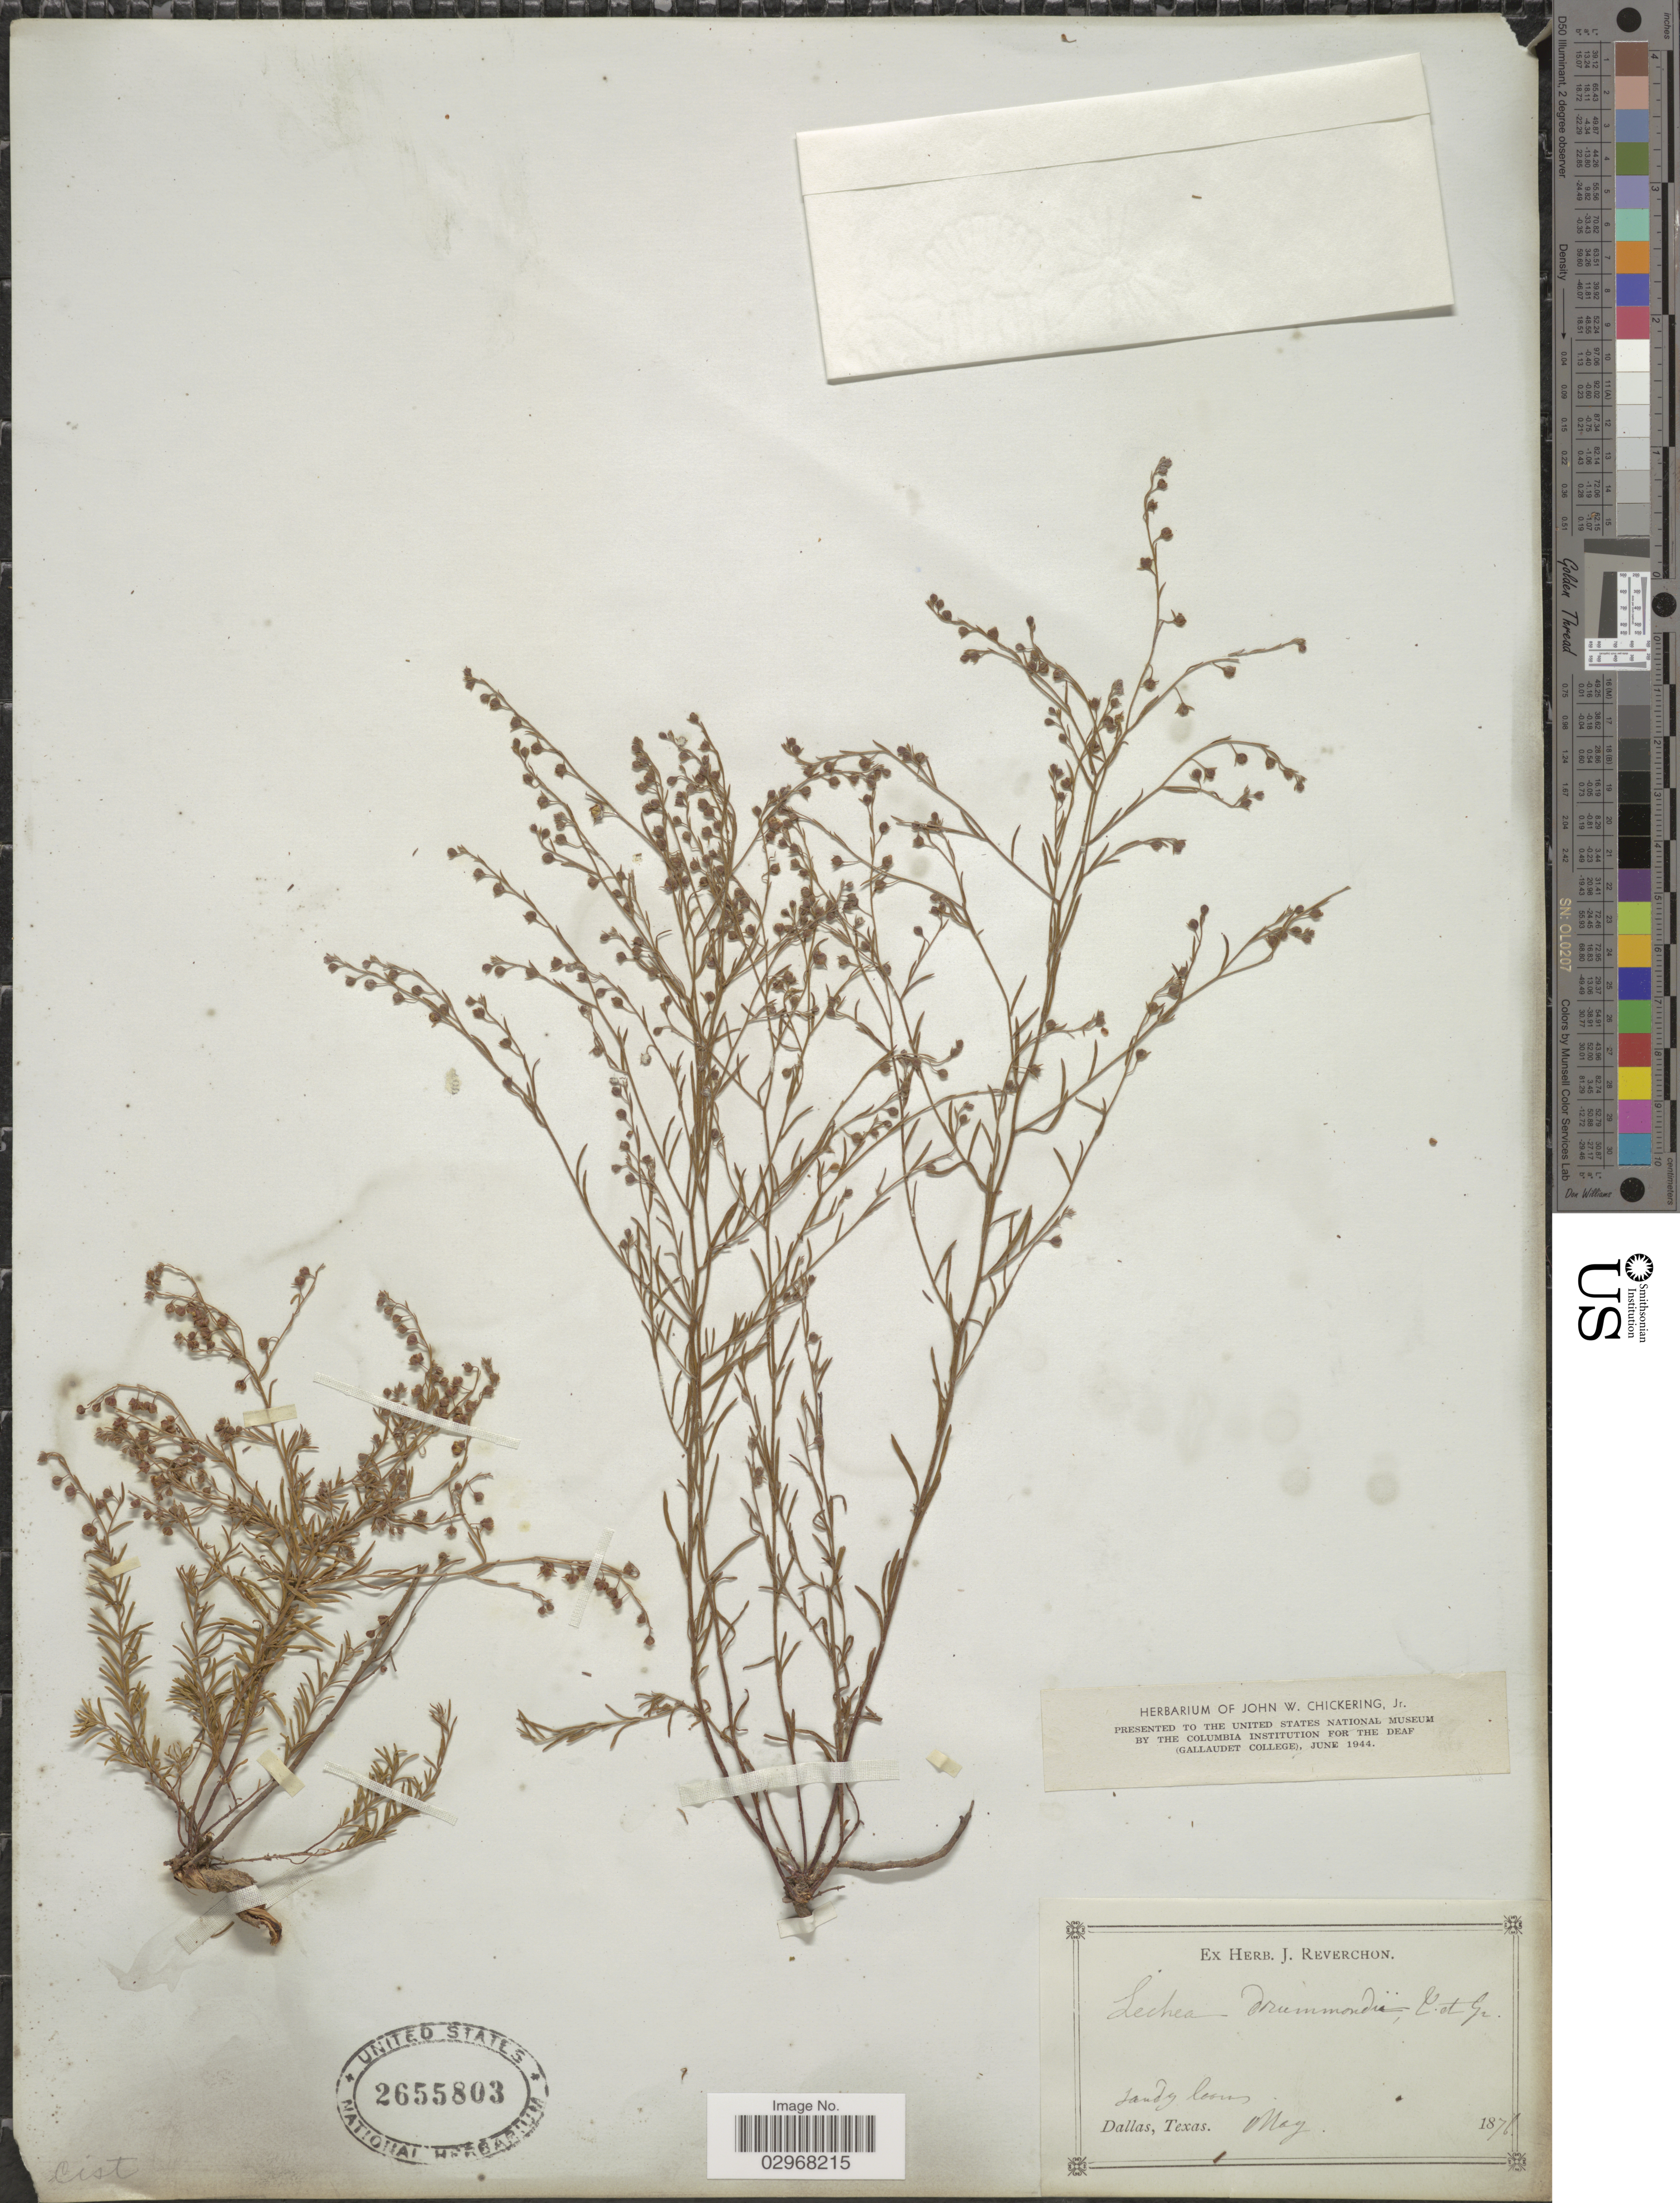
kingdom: Plantae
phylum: Tracheophyta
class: Magnoliopsida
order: Malvales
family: Cistaceae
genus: Lechea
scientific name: Lechea san-sabeana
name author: (Buckley) Hodgdon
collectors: ex herb. J. Reverchon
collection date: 1871-05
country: United States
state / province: Texas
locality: Dallas.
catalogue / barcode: US 2655803